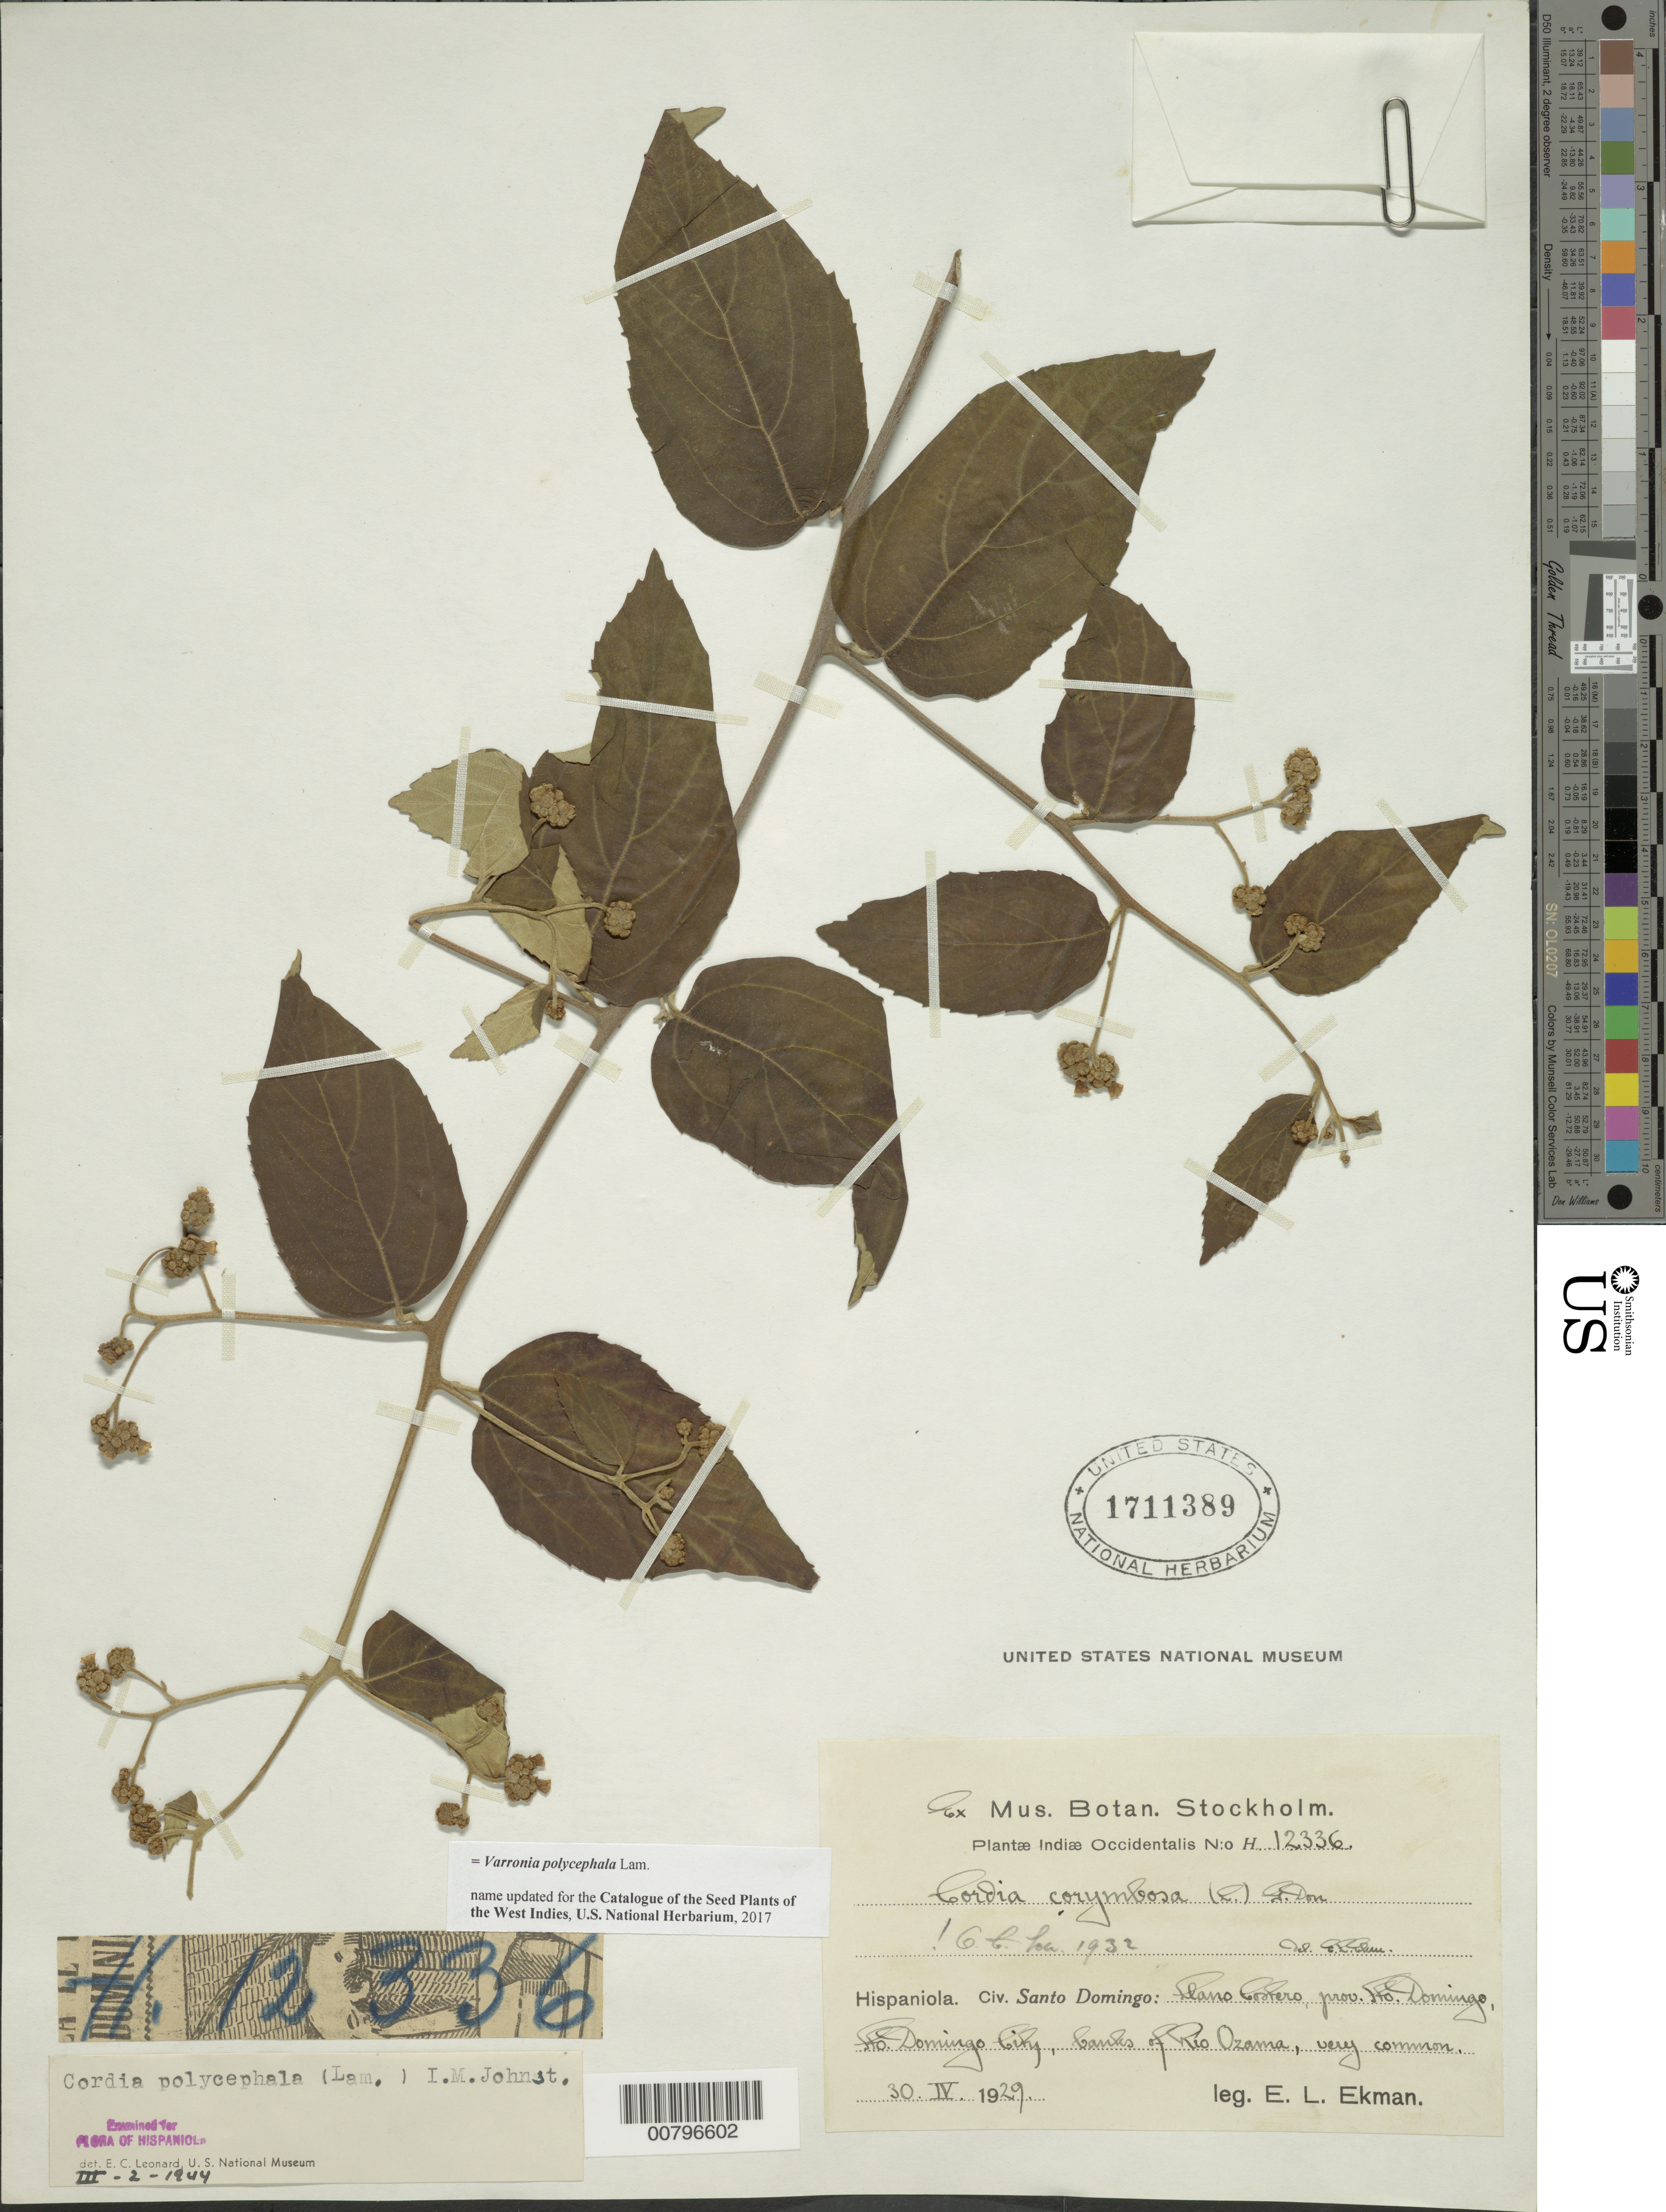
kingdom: Plantae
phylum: Tracheophyta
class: Magnoliopsida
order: Boraginales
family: Cordiaceae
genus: Varronia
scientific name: Varronia polycephala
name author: Lam.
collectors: E. L. Ekman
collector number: H 12336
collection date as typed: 30 Apr 1929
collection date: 1929-04-30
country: Dominican Republic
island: Hispaniola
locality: Llano Costero, Province of Santo Domingo, Santo Domingo City, banks of Ozama River.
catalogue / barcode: US 1711389